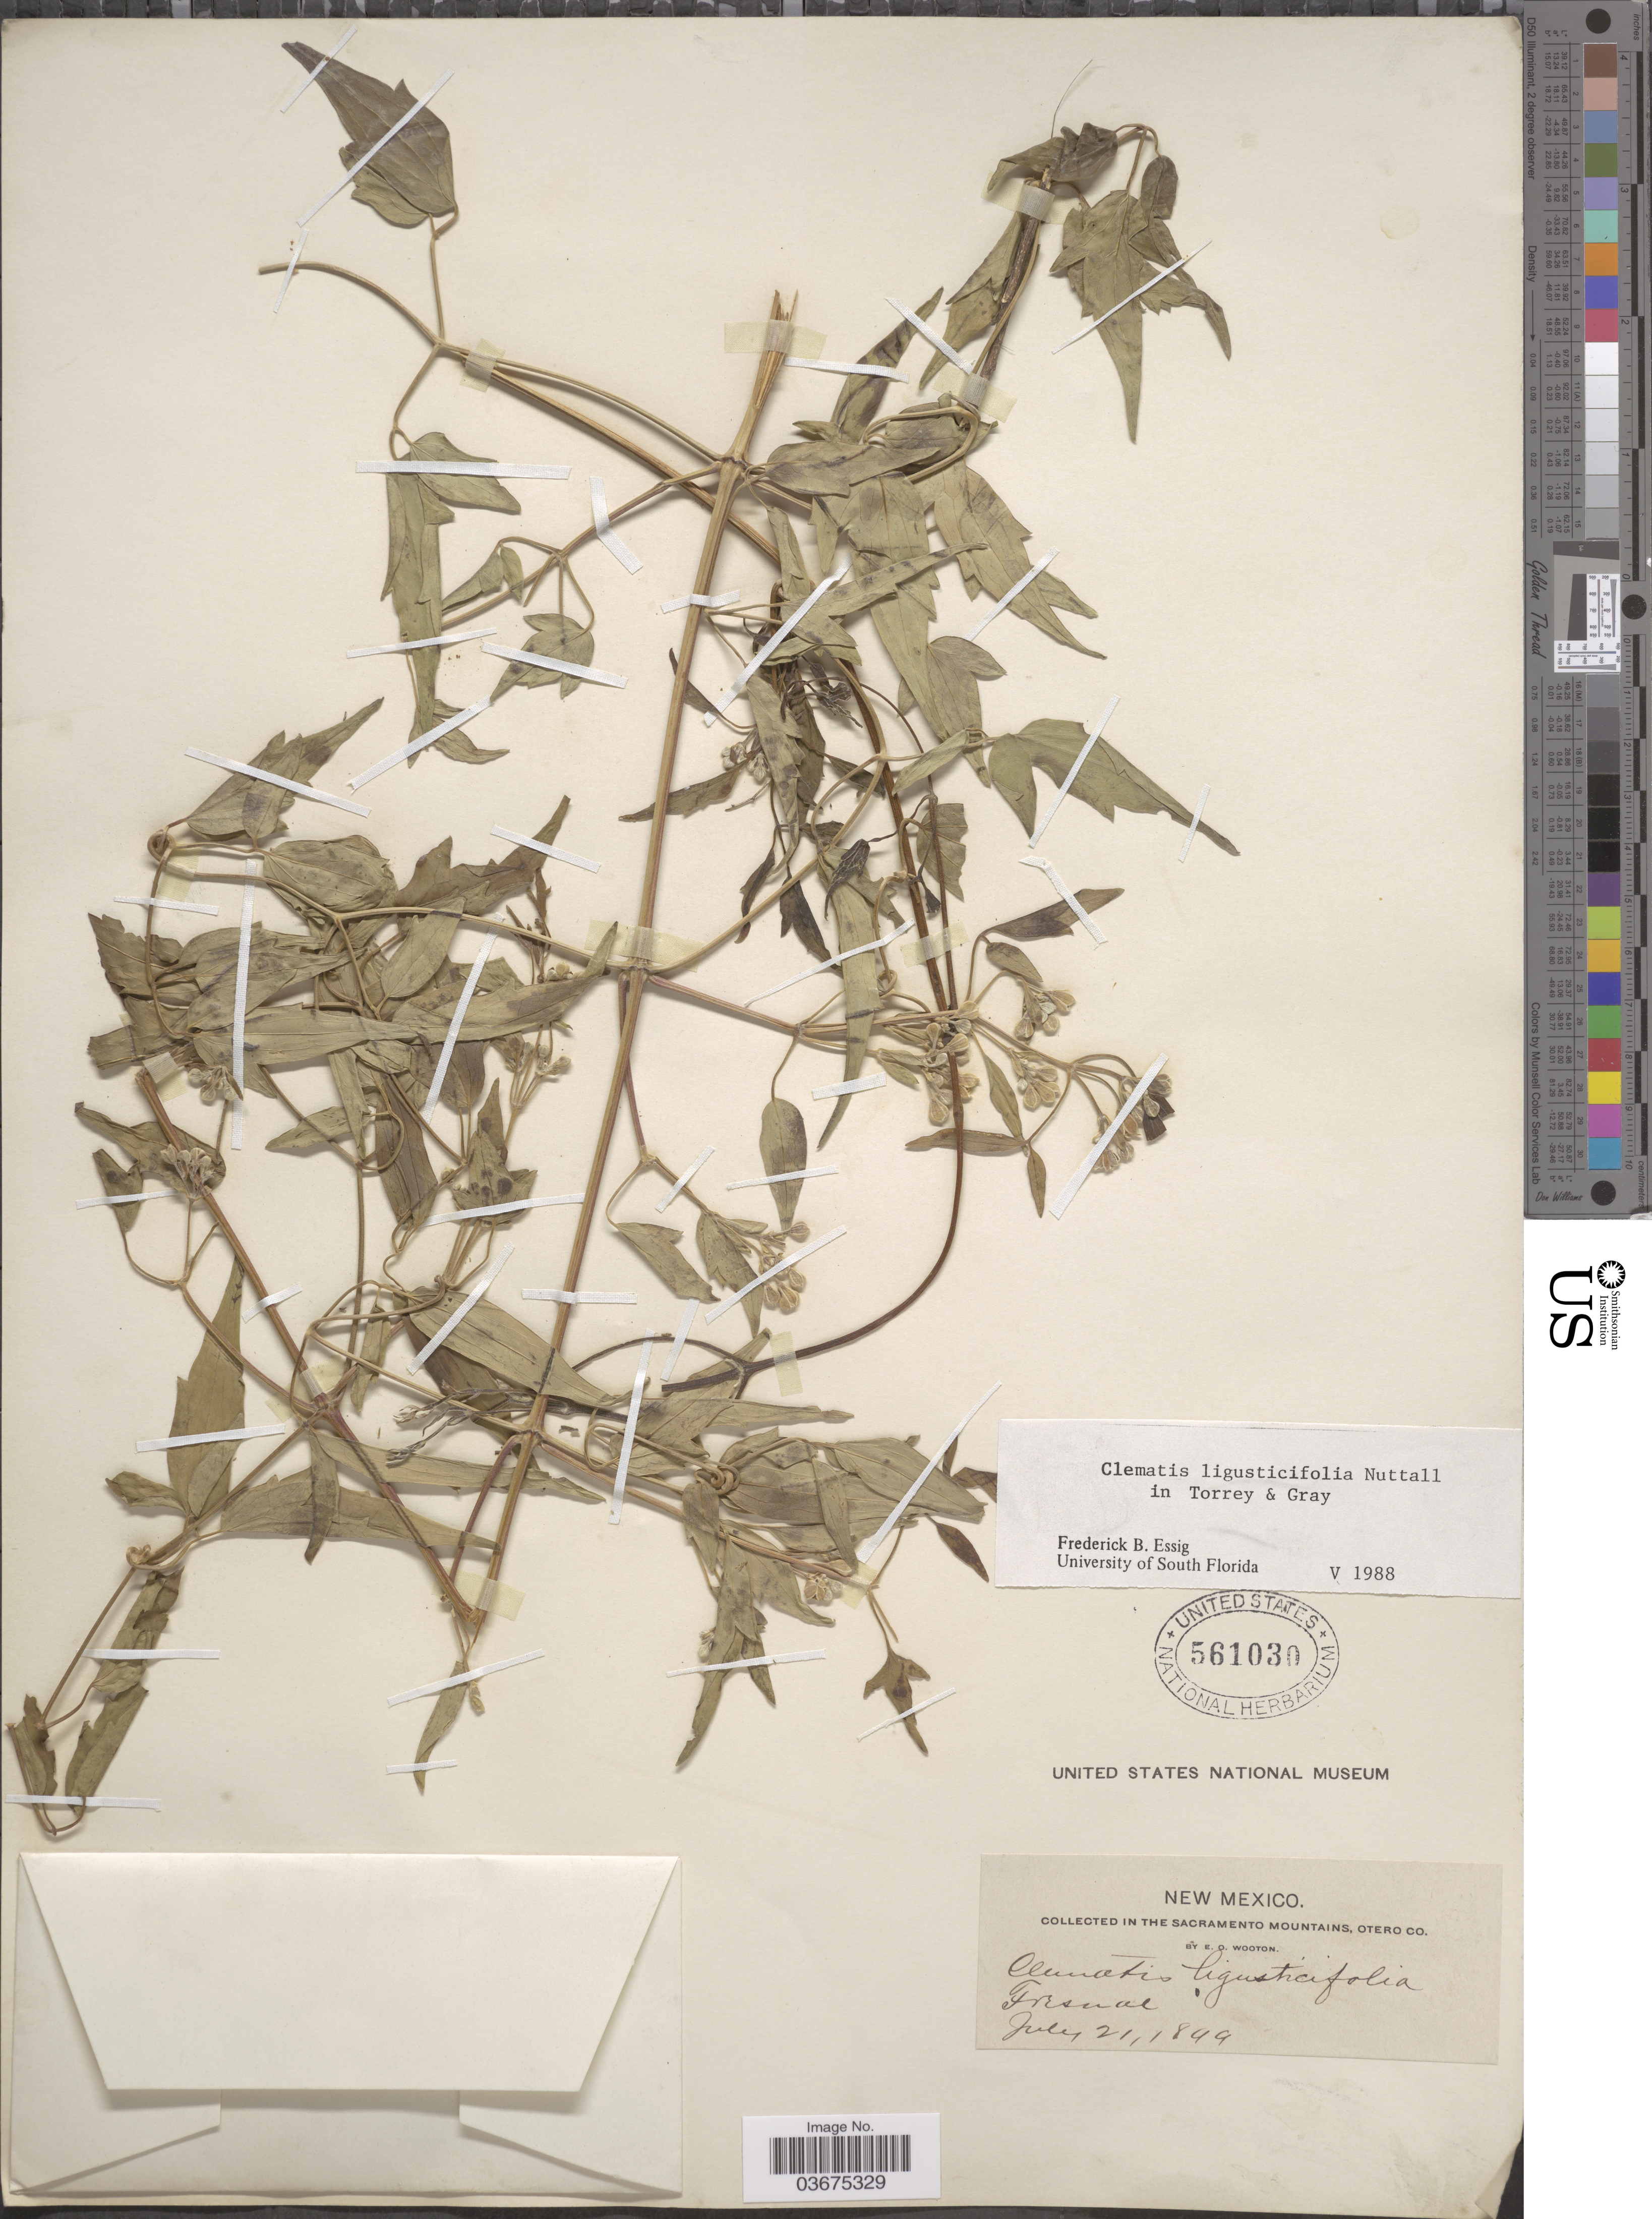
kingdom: Plantae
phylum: Tracheophyta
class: Magnoliopsida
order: Ranunculales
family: Ranunculaceae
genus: Clematis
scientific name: Clematis ligusticifolia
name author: Nutt.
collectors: E. O. Wooton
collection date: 1899-07-21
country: United States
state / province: New Mexico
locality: Sacramento Mountains, Otero Co. Fresnal.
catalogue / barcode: US 561030